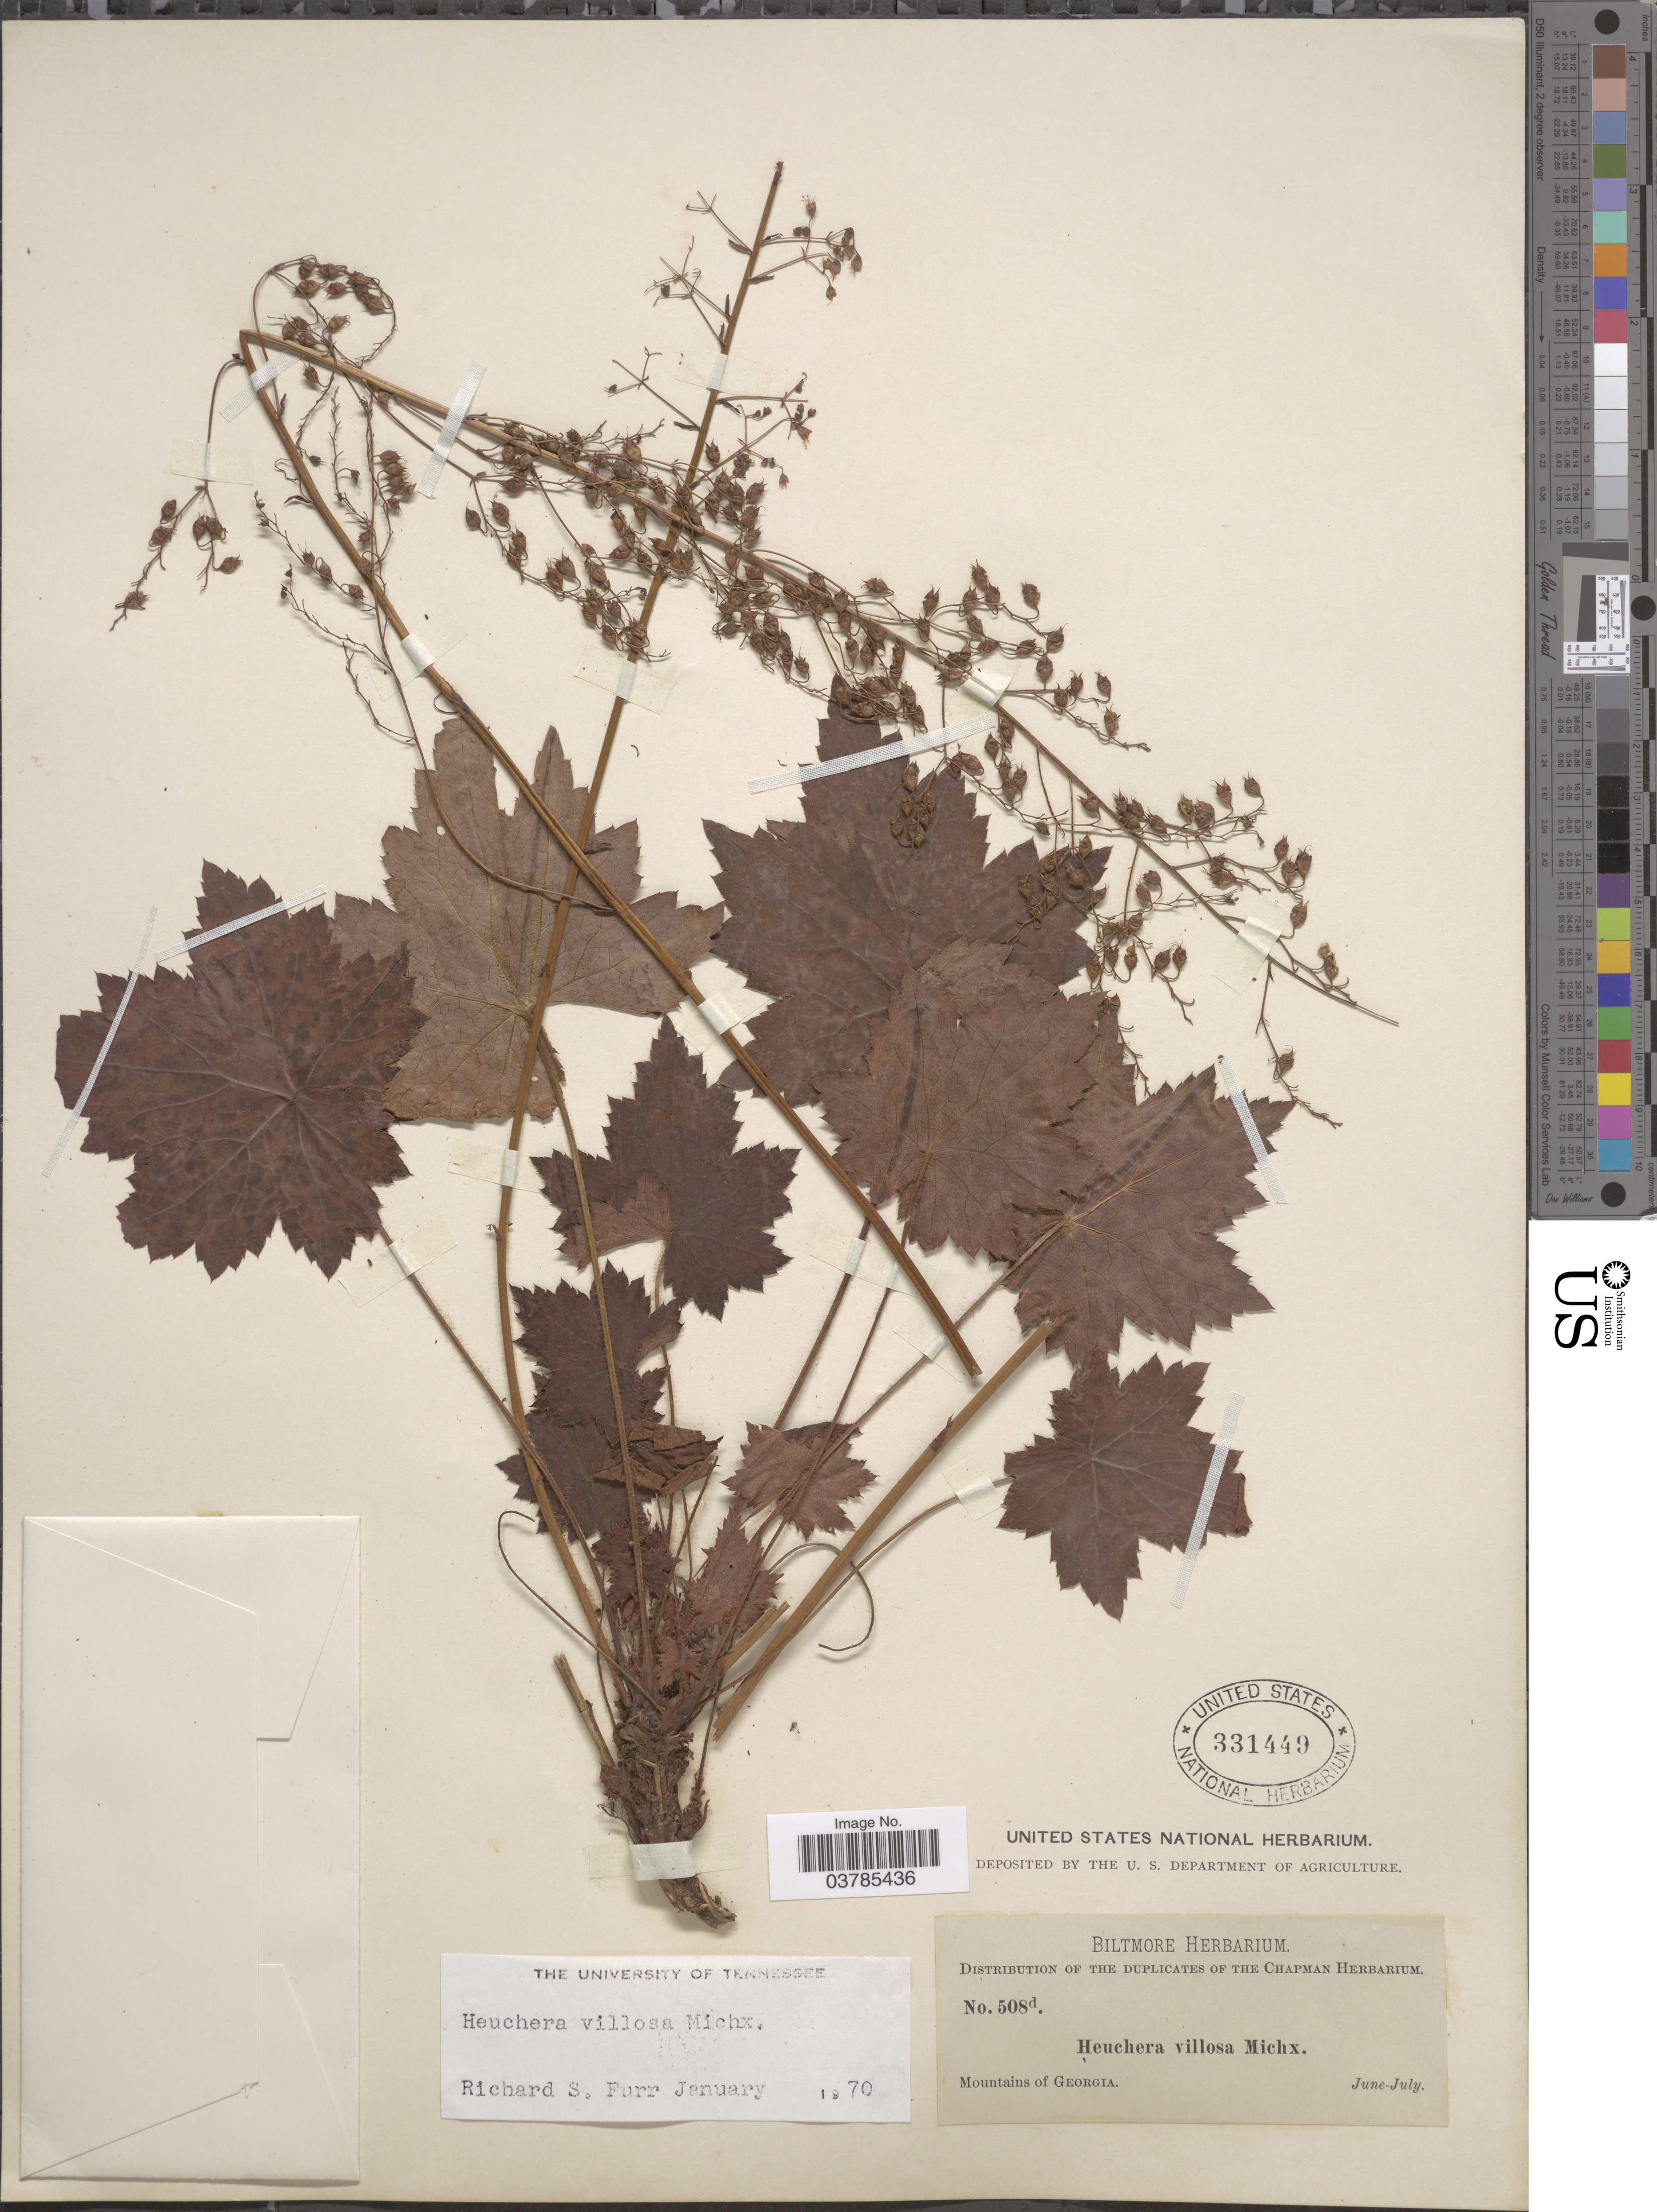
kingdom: Plantae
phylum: Tracheophyta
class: Magnoliopsida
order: Saxifragales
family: Saxifragaceae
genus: Heuchera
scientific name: Heuchera villosa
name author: Michx.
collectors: ex herb. Biltmore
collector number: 508d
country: United States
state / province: Georgia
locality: Mountains of Georgia.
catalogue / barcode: US 331449